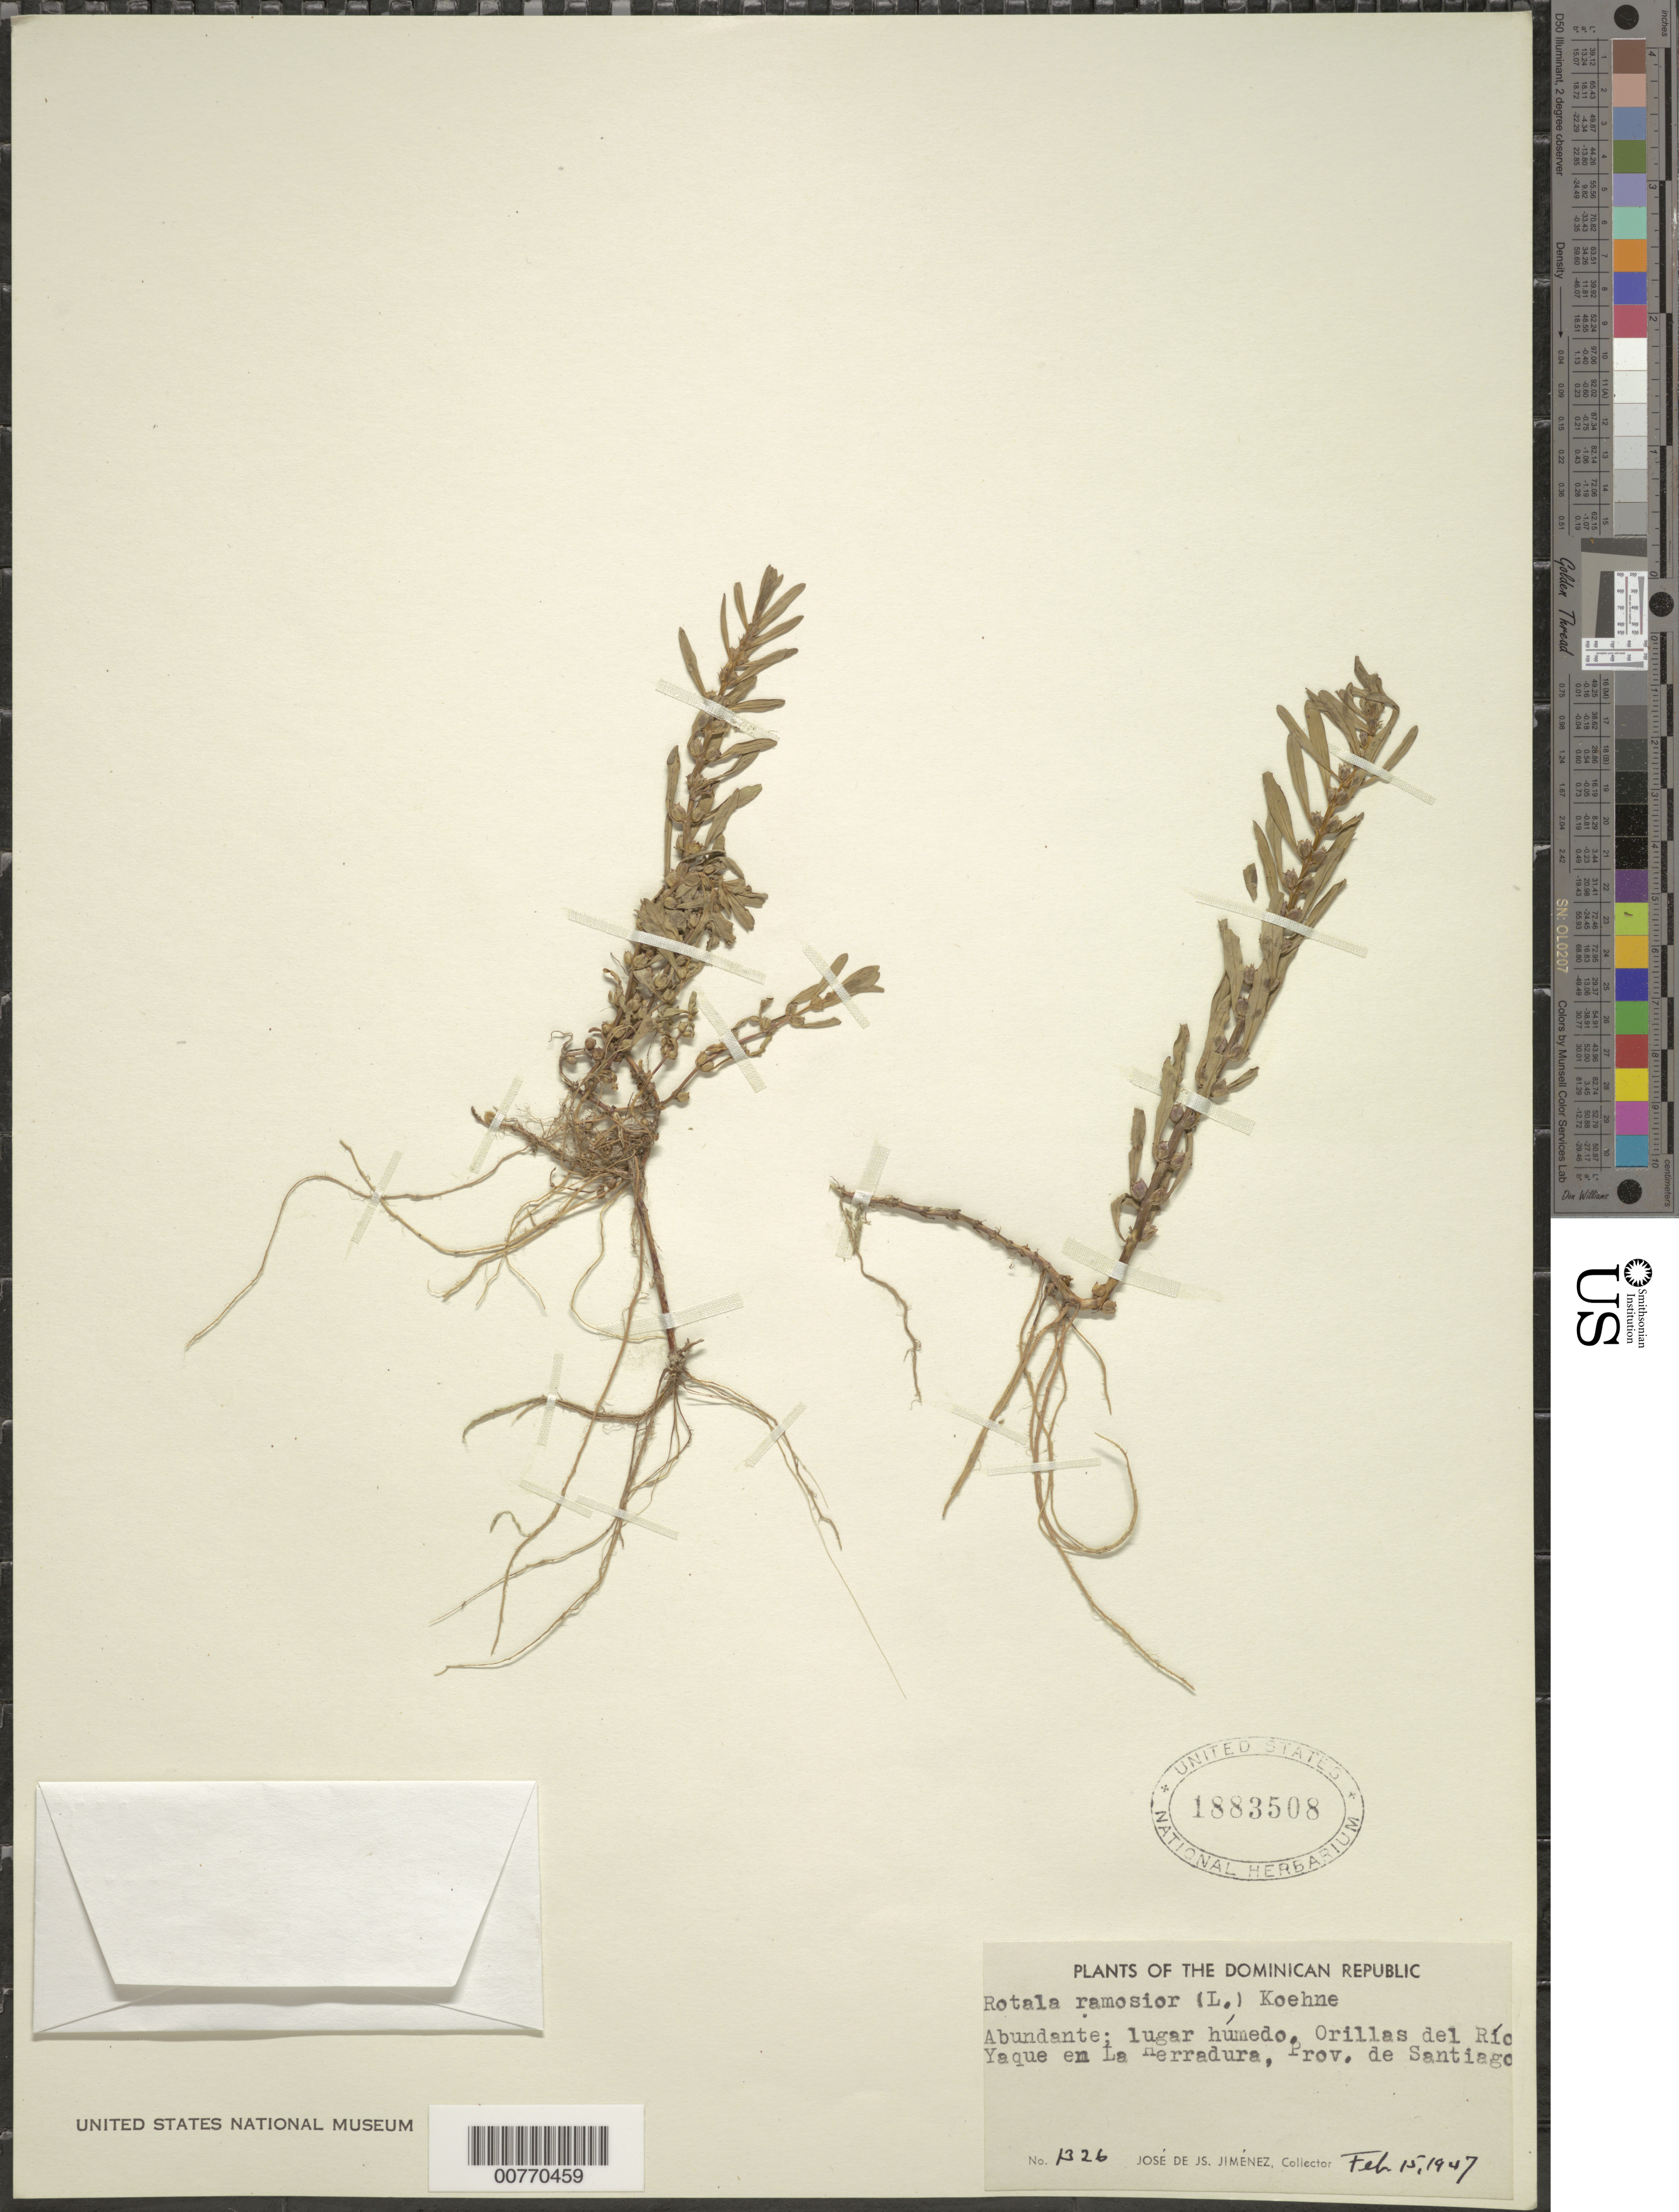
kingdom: Plantae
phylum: Tracheophyta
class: Magnoliopsida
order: Myrtales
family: Lythraceae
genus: Rotala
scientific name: Rotala ramosior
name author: (L.) Koehne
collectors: J. J. Jiménez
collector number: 1326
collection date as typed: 15 Feb 1947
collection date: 1947-02-15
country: Dominican Republic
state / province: Santiago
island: Hispaniola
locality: Rio Yaque in the Herradura.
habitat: Wet place, bank of river.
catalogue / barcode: US 1883508